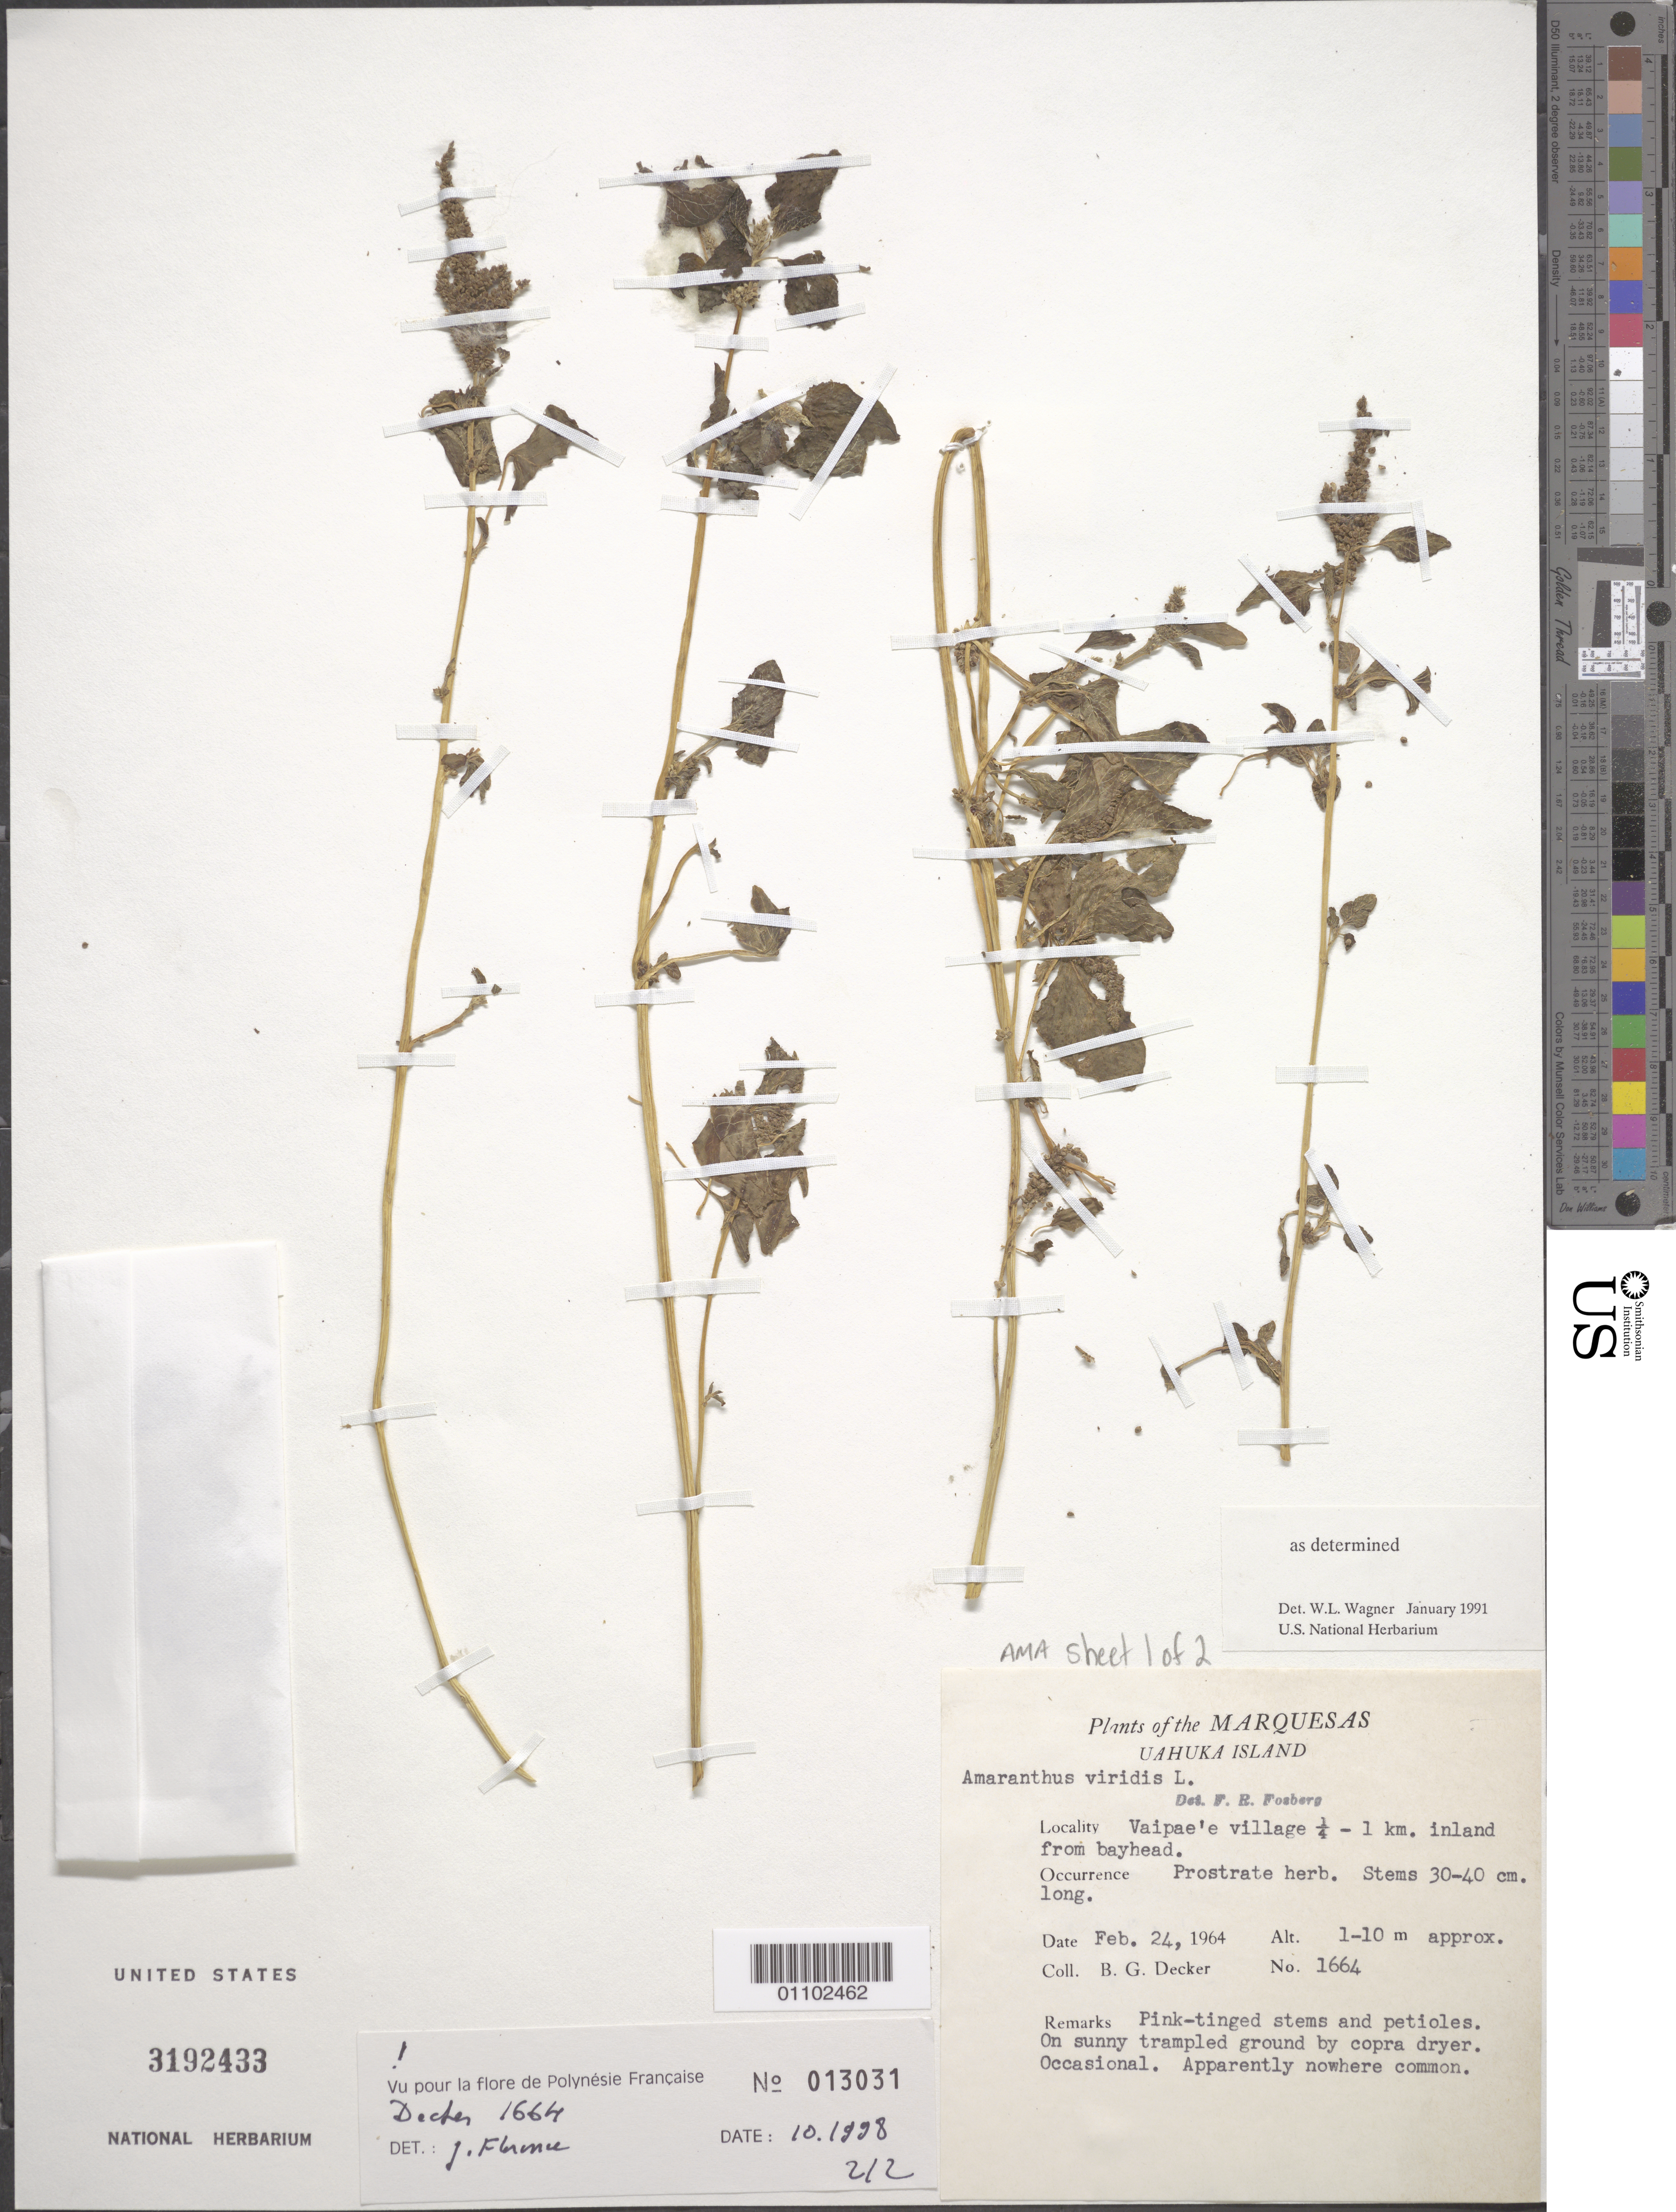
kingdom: Plantae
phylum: Tracheophyta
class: Magnoliopsida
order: Caryophyllales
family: Amaranthaceae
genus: Amaranthus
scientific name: Amaranthus viridis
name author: L.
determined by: Wagner, W. L., (BOT), Smithsonian Institution - National Museum of Natural History (UNITED STATES)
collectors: B. G. Decker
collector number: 1664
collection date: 1964-02-24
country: French Polynesia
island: Ua Huka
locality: Vaipae'e village, 0.25-1 km inland from bayhead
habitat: On sunny trampled ground by copra dryer. Occasional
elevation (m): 1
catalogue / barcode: US 3192433